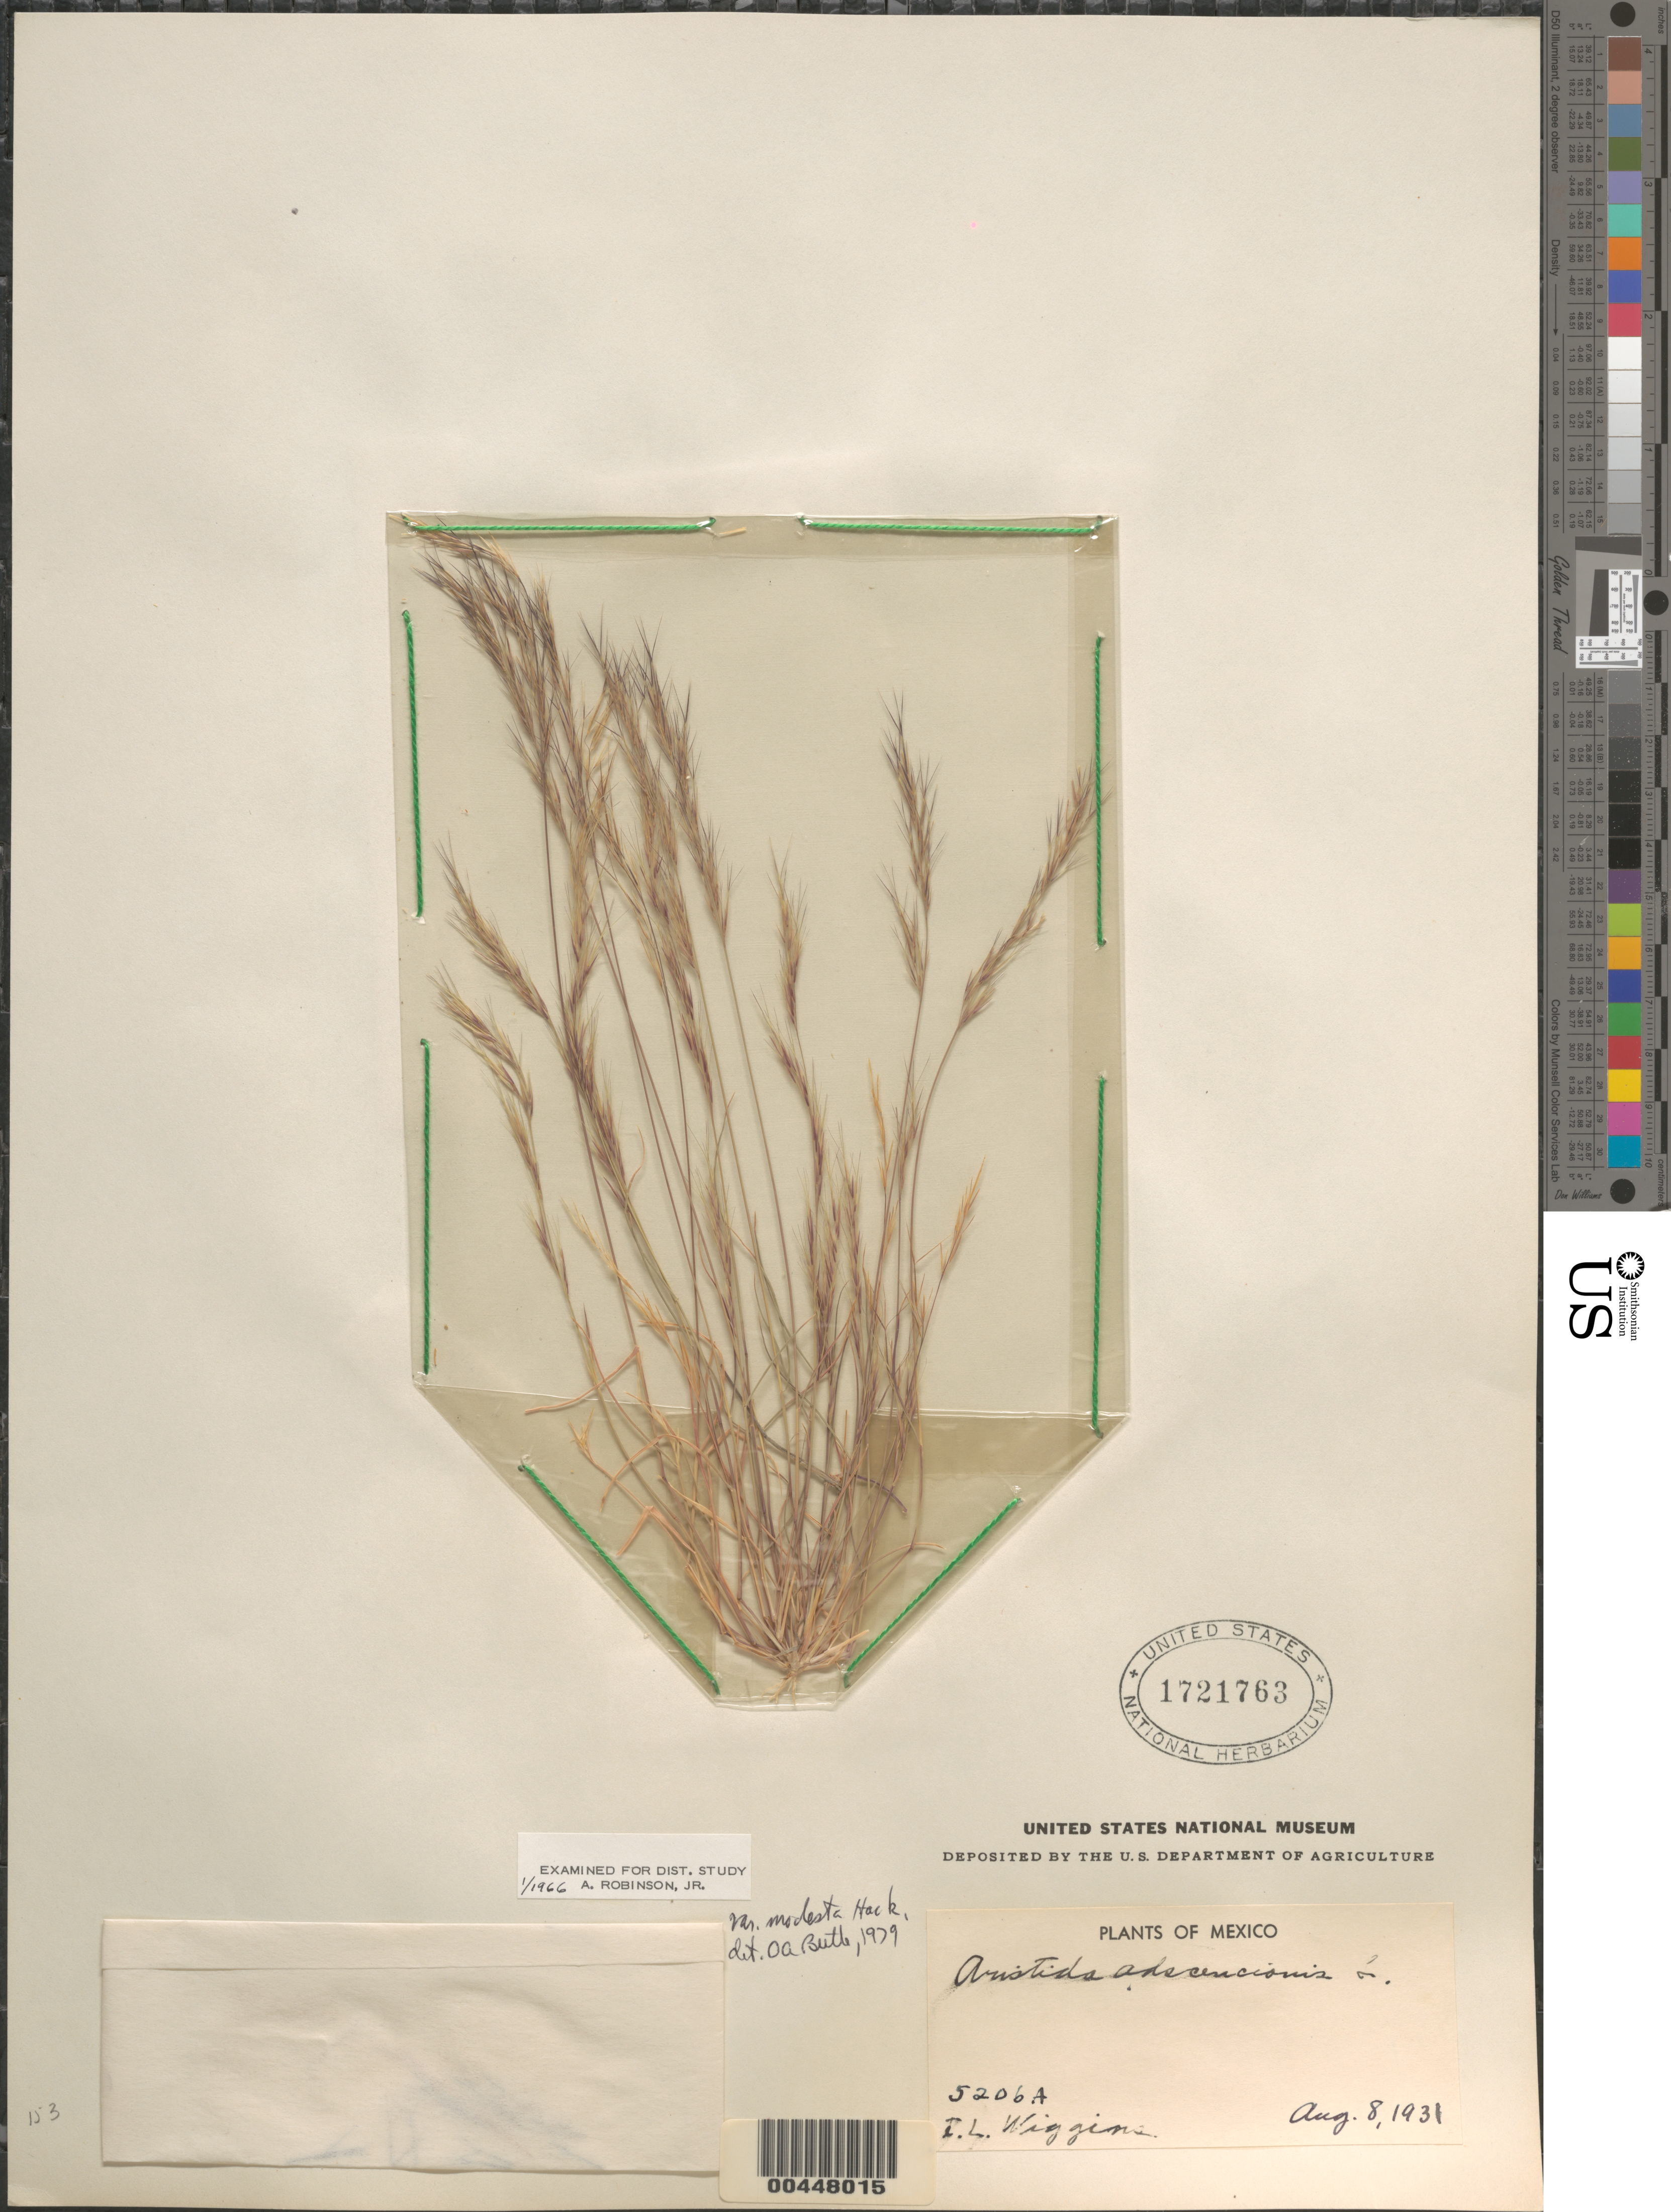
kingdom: Plantae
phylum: Tracheophyta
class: Liliopsida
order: Poales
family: Poaceae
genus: Aristida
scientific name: Aristida adscensionis var. modesta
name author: Hack. in Stuck.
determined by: Beetle, Alan A.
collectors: I. L. Wiggins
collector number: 5206a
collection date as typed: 8 Aug 1931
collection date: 1931-08-08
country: Mexico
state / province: Durango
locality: San Ramon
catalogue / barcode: US 1721763